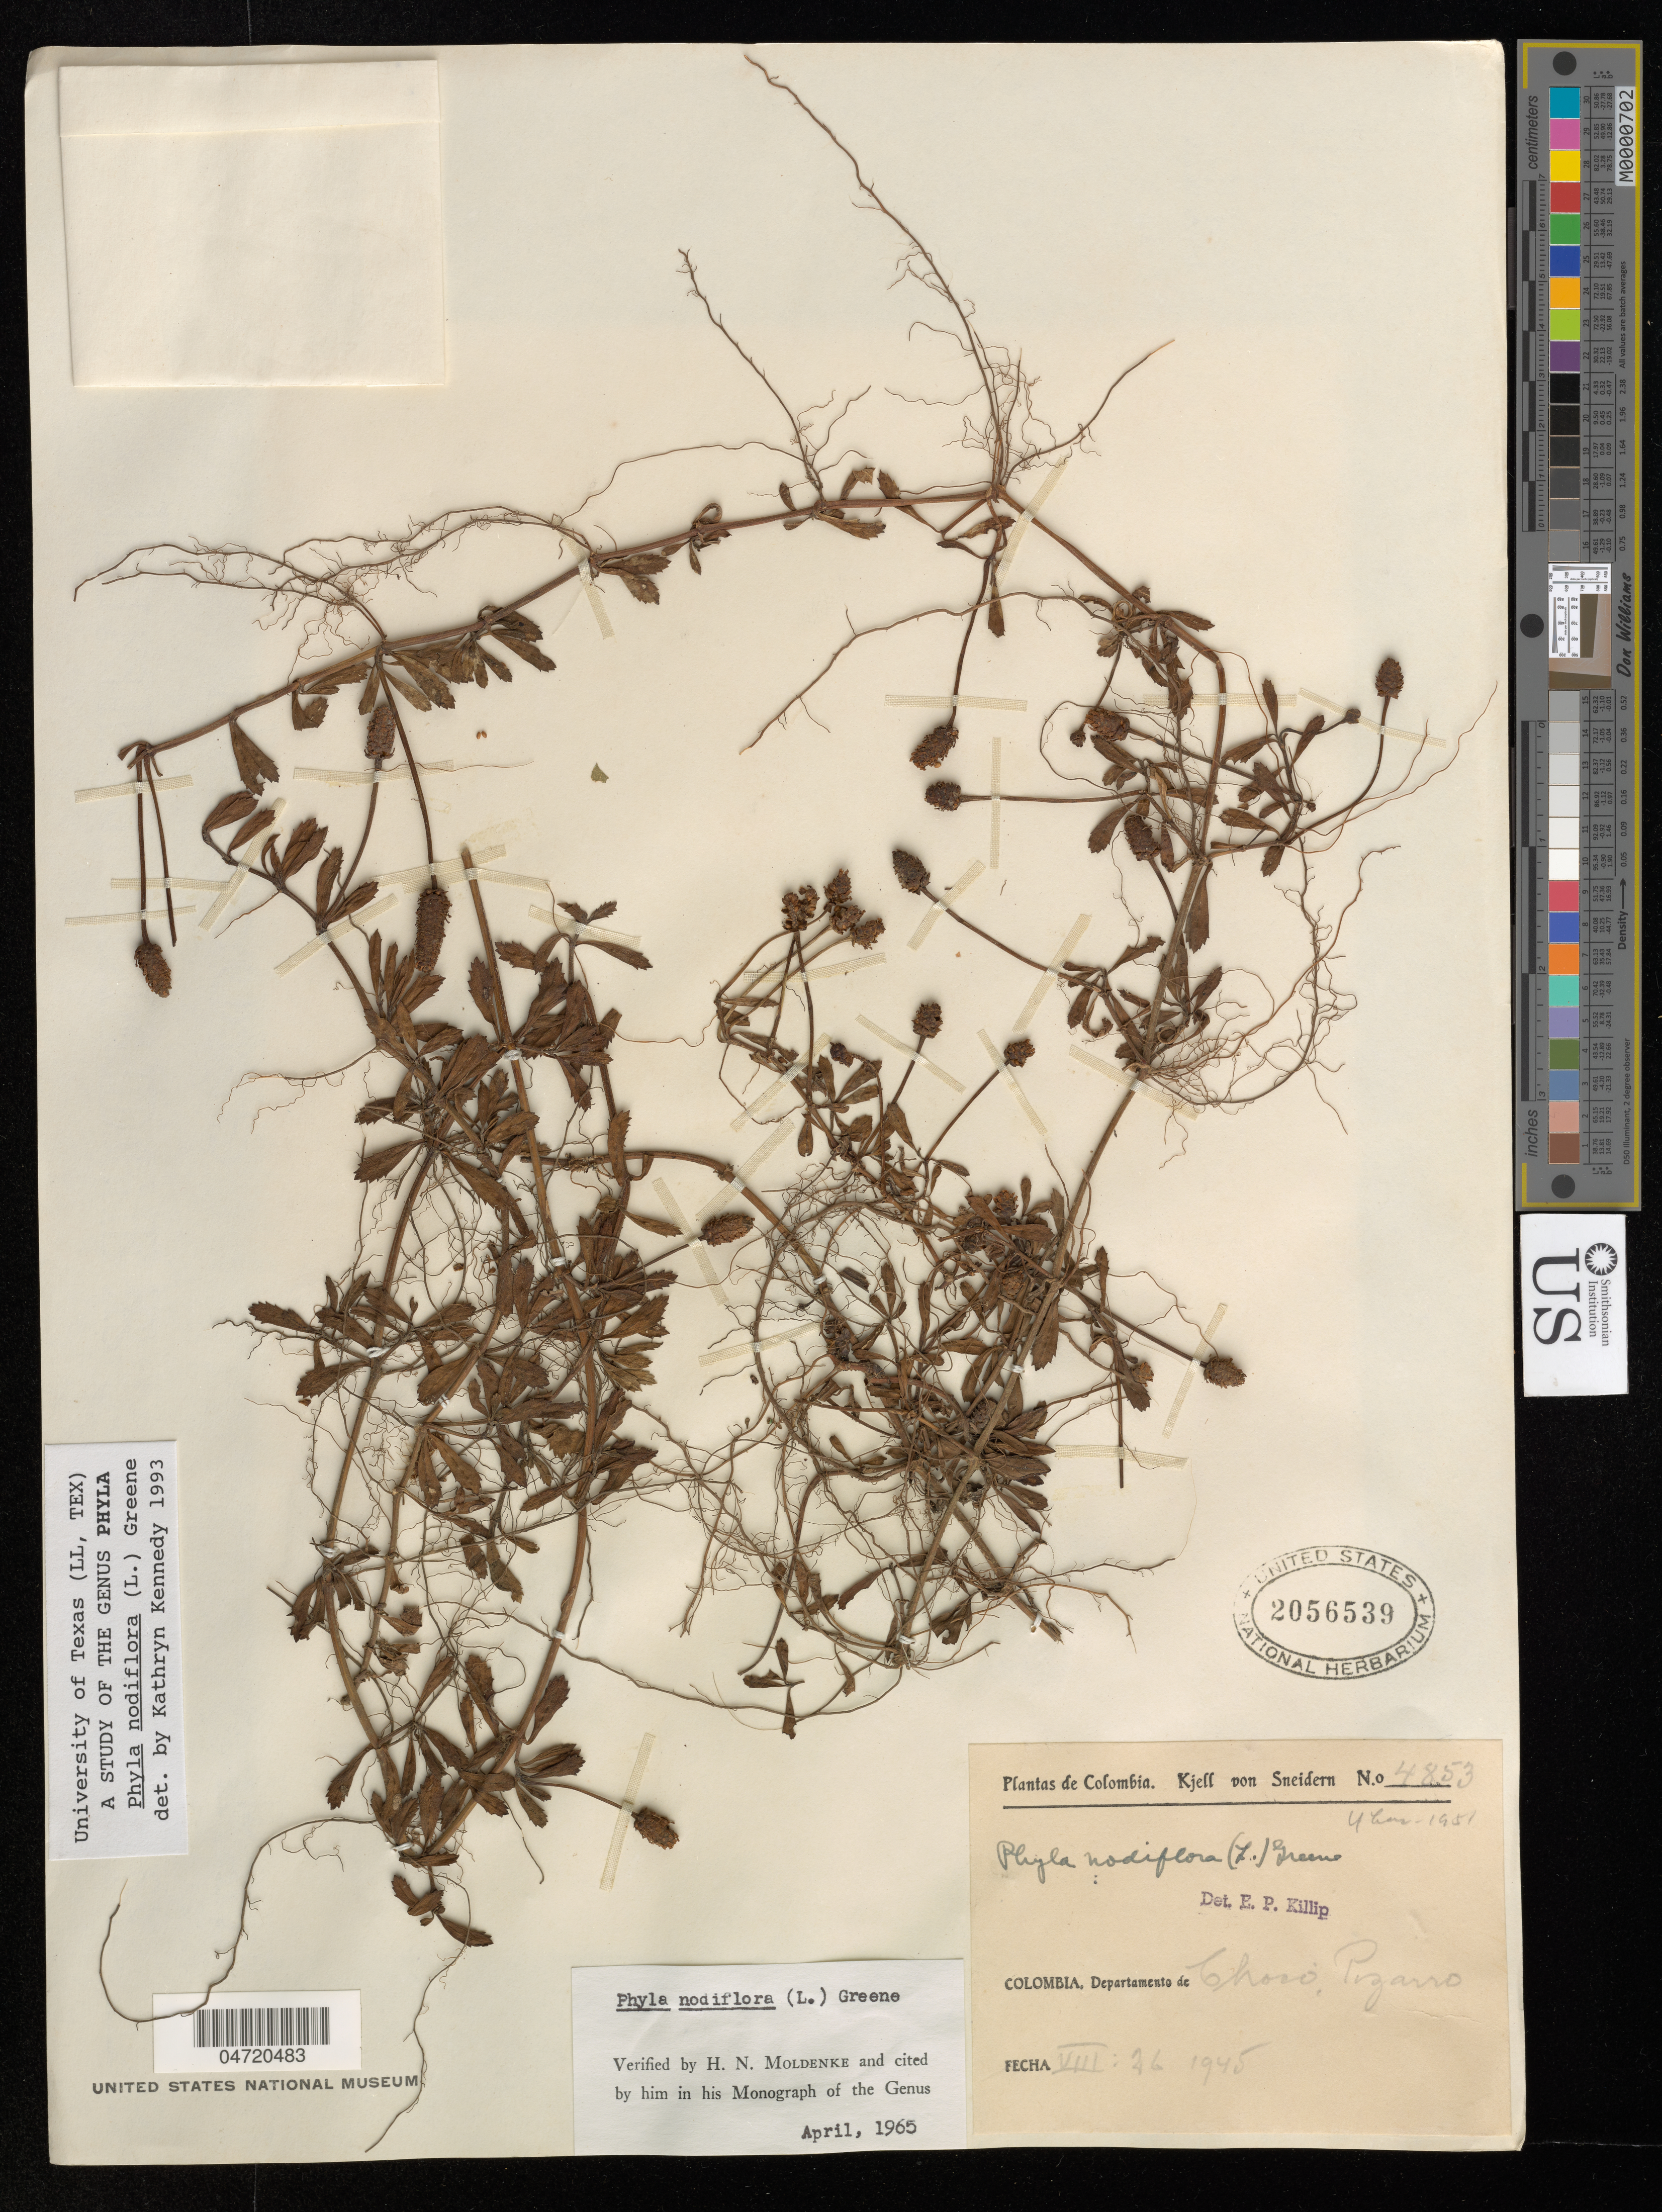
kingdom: Plantae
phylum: Tracheophyta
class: Magnoliopsida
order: Lamiales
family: Verbenaceae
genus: Phyla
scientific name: Phyla nodiflora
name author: (L.) Greene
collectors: K. von Sneidern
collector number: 4853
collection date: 1945-08-26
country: Colombia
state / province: Chocó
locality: Departamento de Choco, Pizarro.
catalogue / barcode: US 2056539